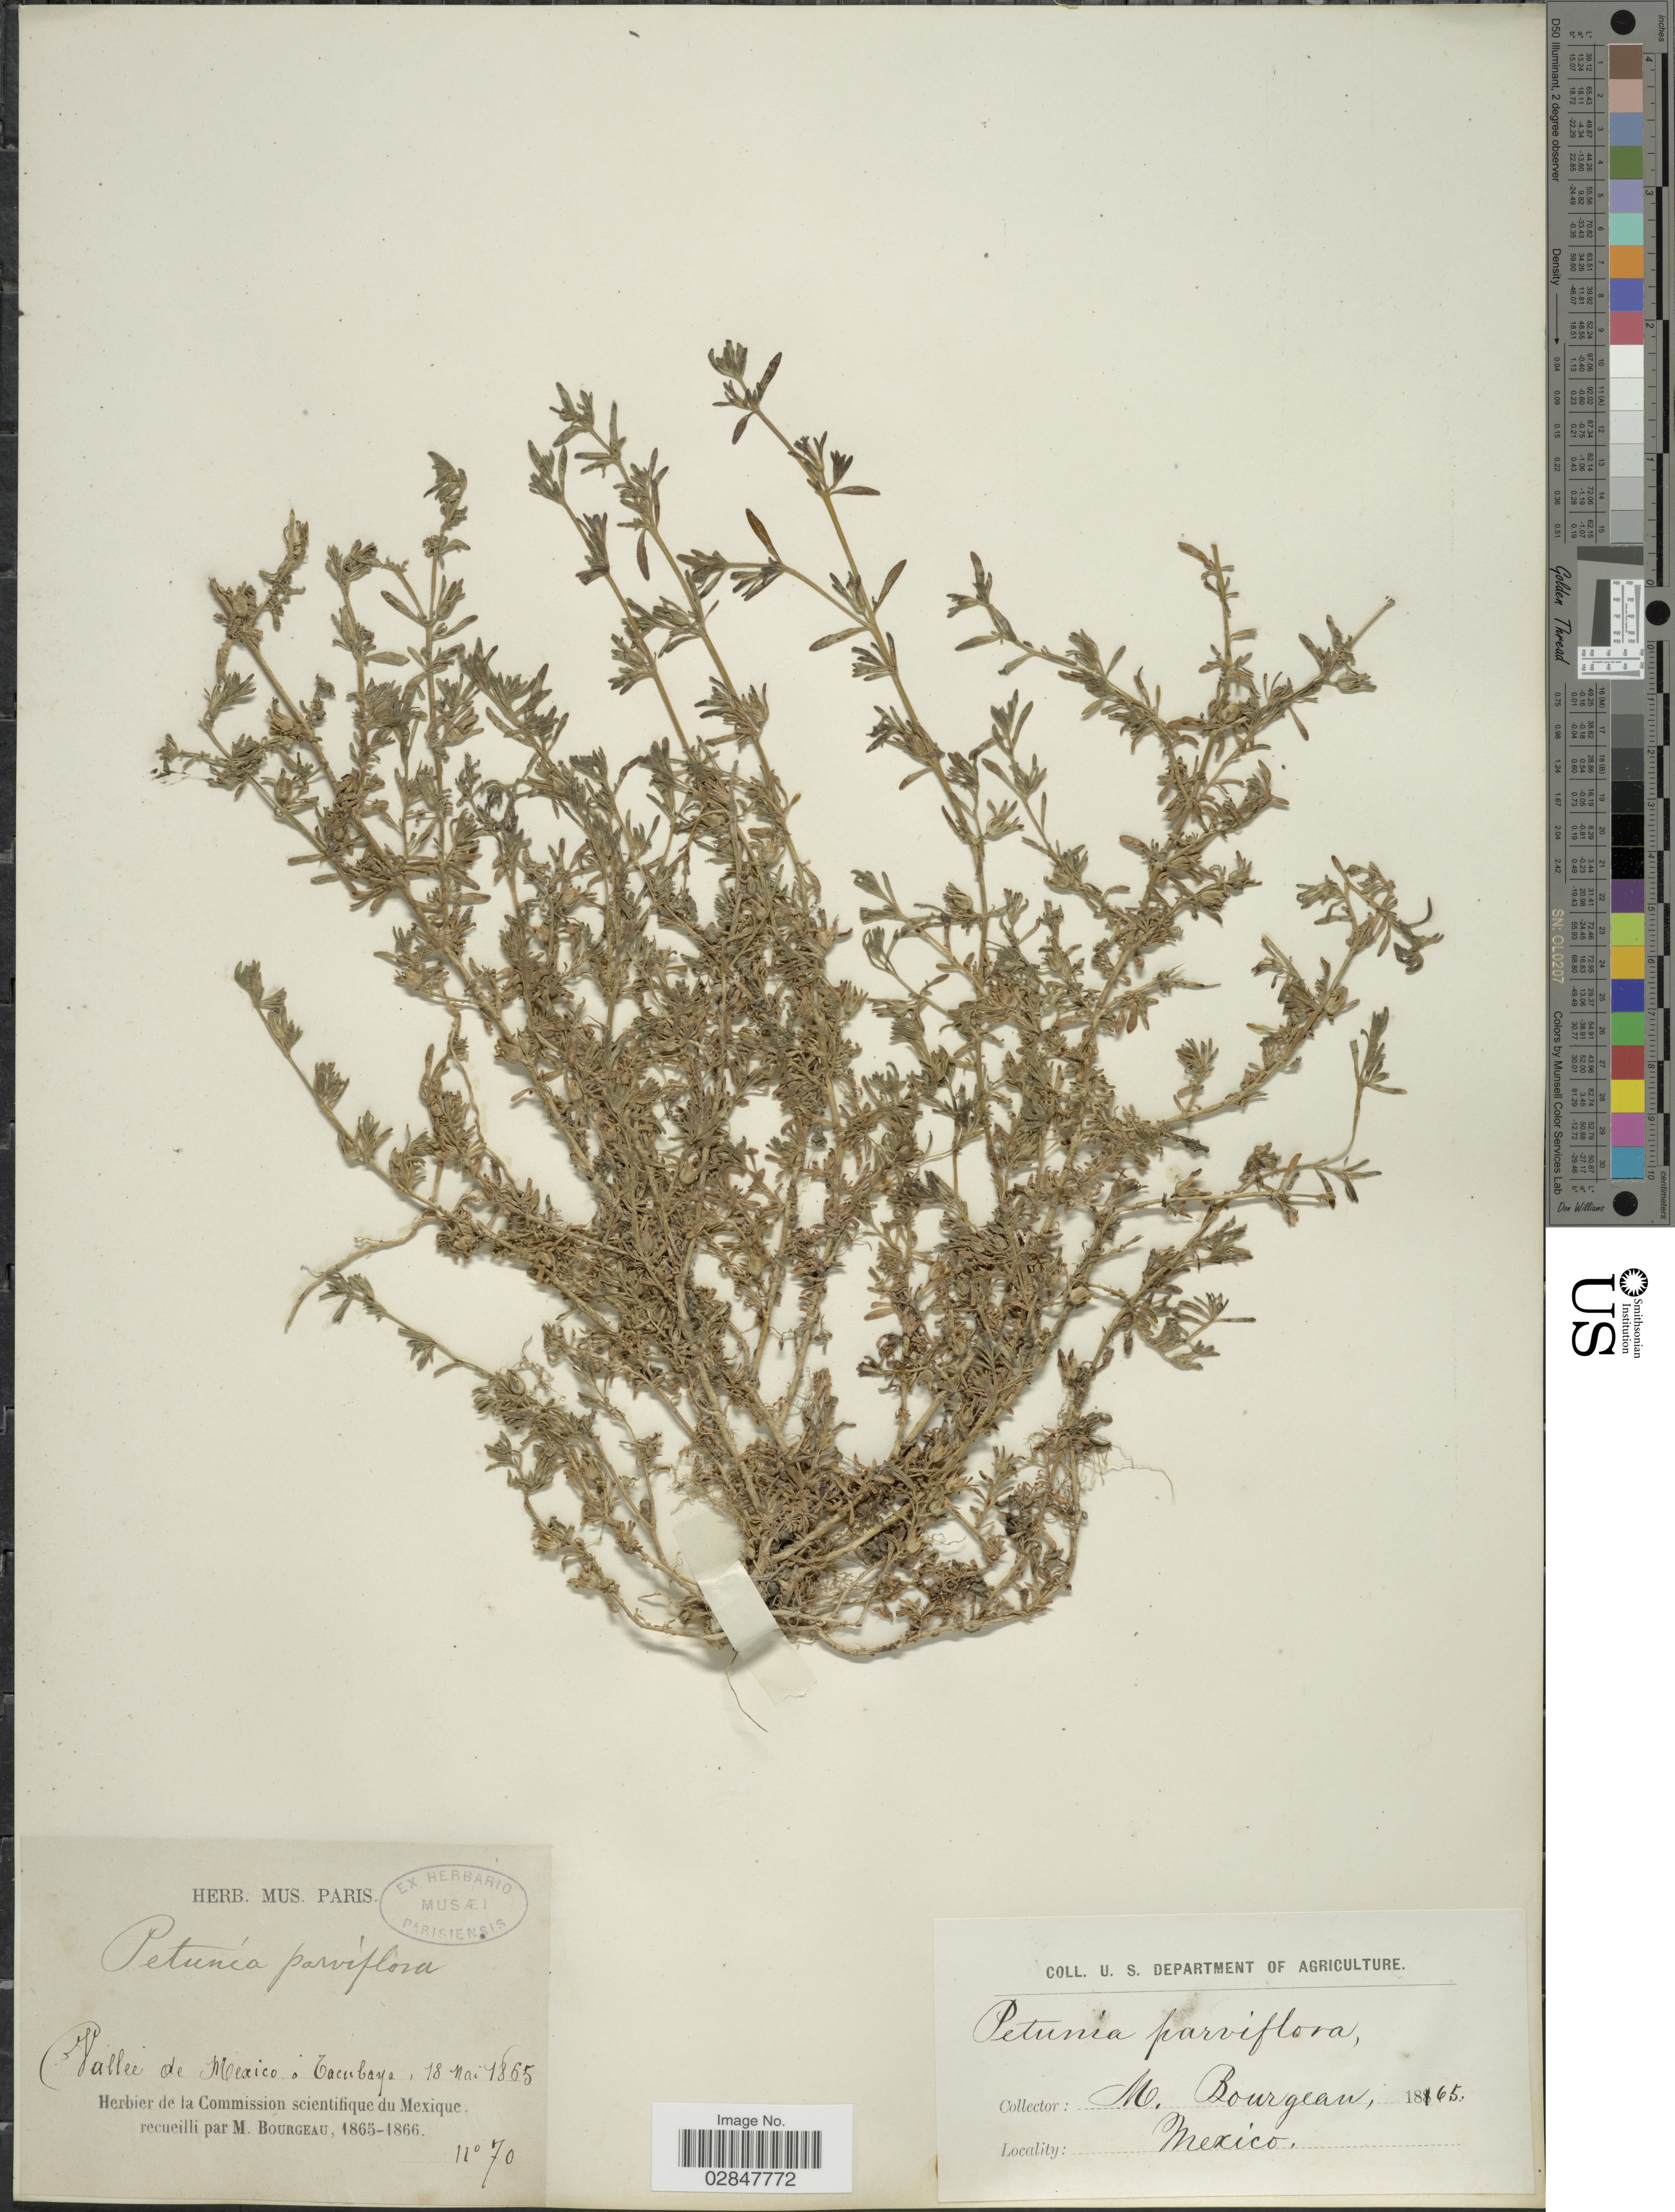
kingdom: Plantae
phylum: Tracheophyta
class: Magnoliopsida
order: Solanales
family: Solanaceae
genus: Petunia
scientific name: Petunia parviflora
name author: Juss.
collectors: M. Bourgeau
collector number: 70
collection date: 1865-05-18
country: Mexico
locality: Vallee de Mexico á Tacubaya.